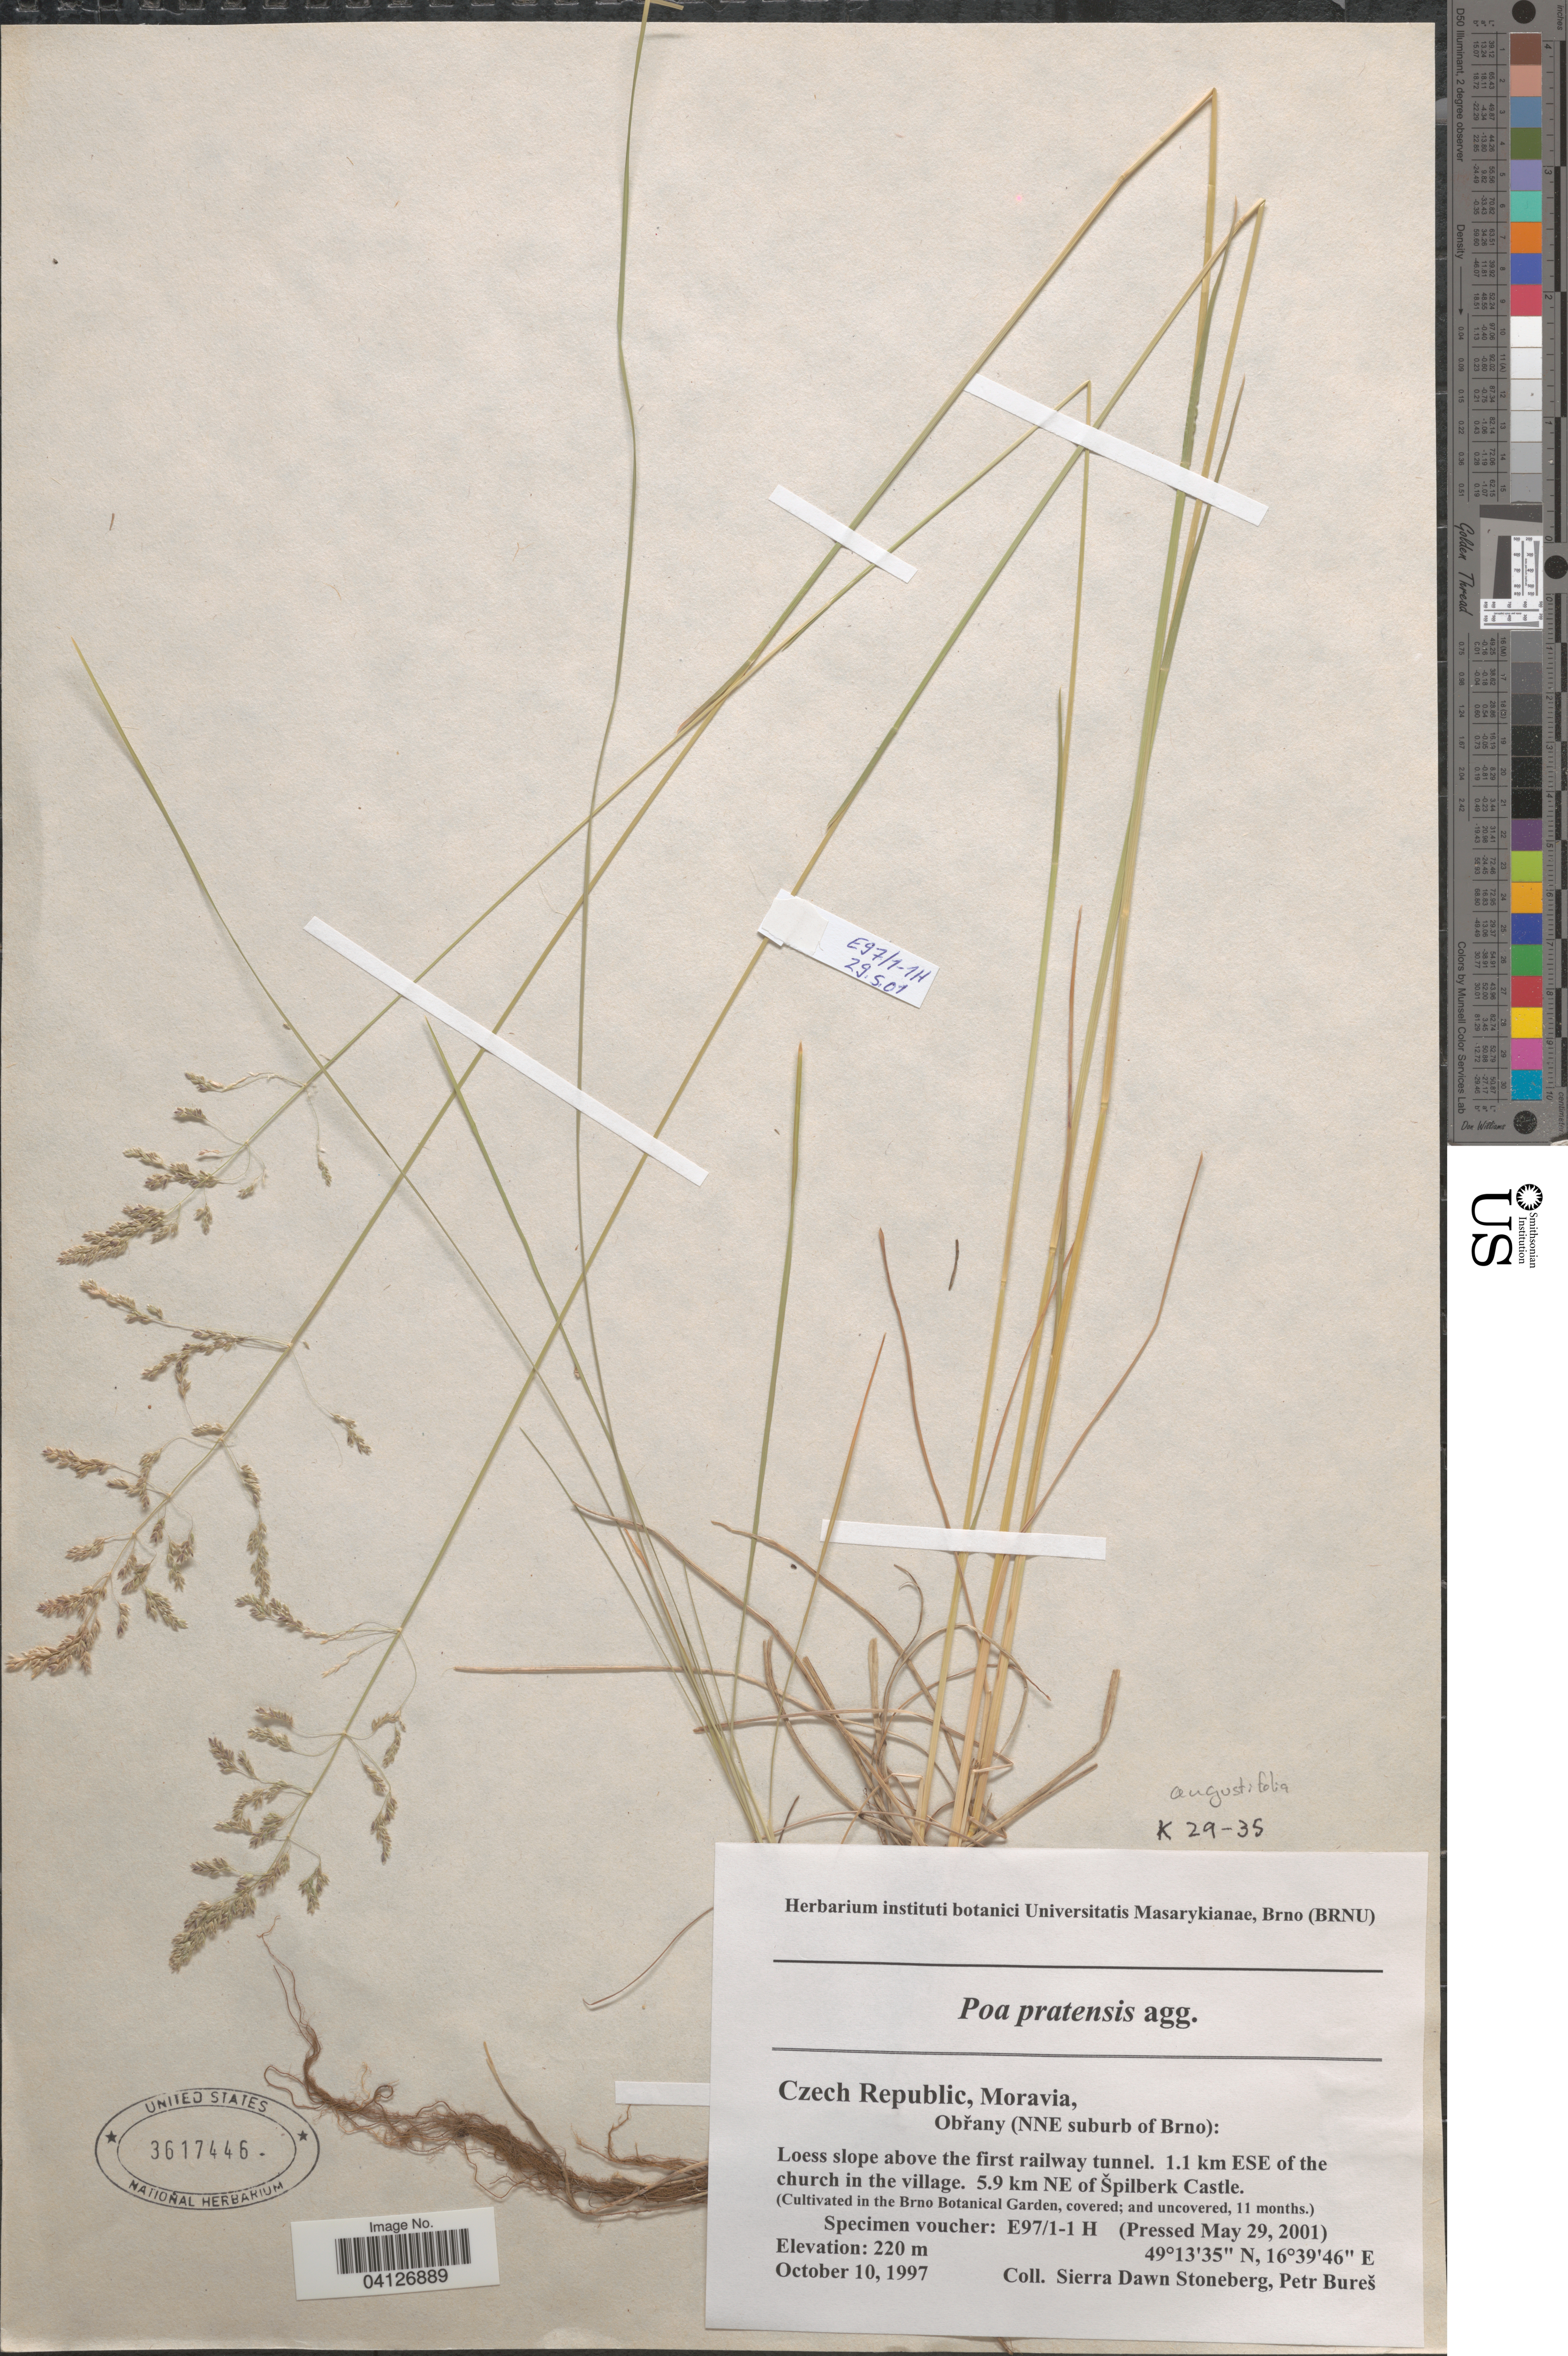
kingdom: Plantae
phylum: Tracheophyta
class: Liliopsida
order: Poales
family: Poaceae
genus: Poa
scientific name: Poa pratensis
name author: L.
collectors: Ex herb. instituti botanici Universitatis Masarykianae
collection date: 2001-05-29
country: Czechia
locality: In the Brno Botanical Garden, covered; and uncovered, 11 months.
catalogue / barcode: US 3617446